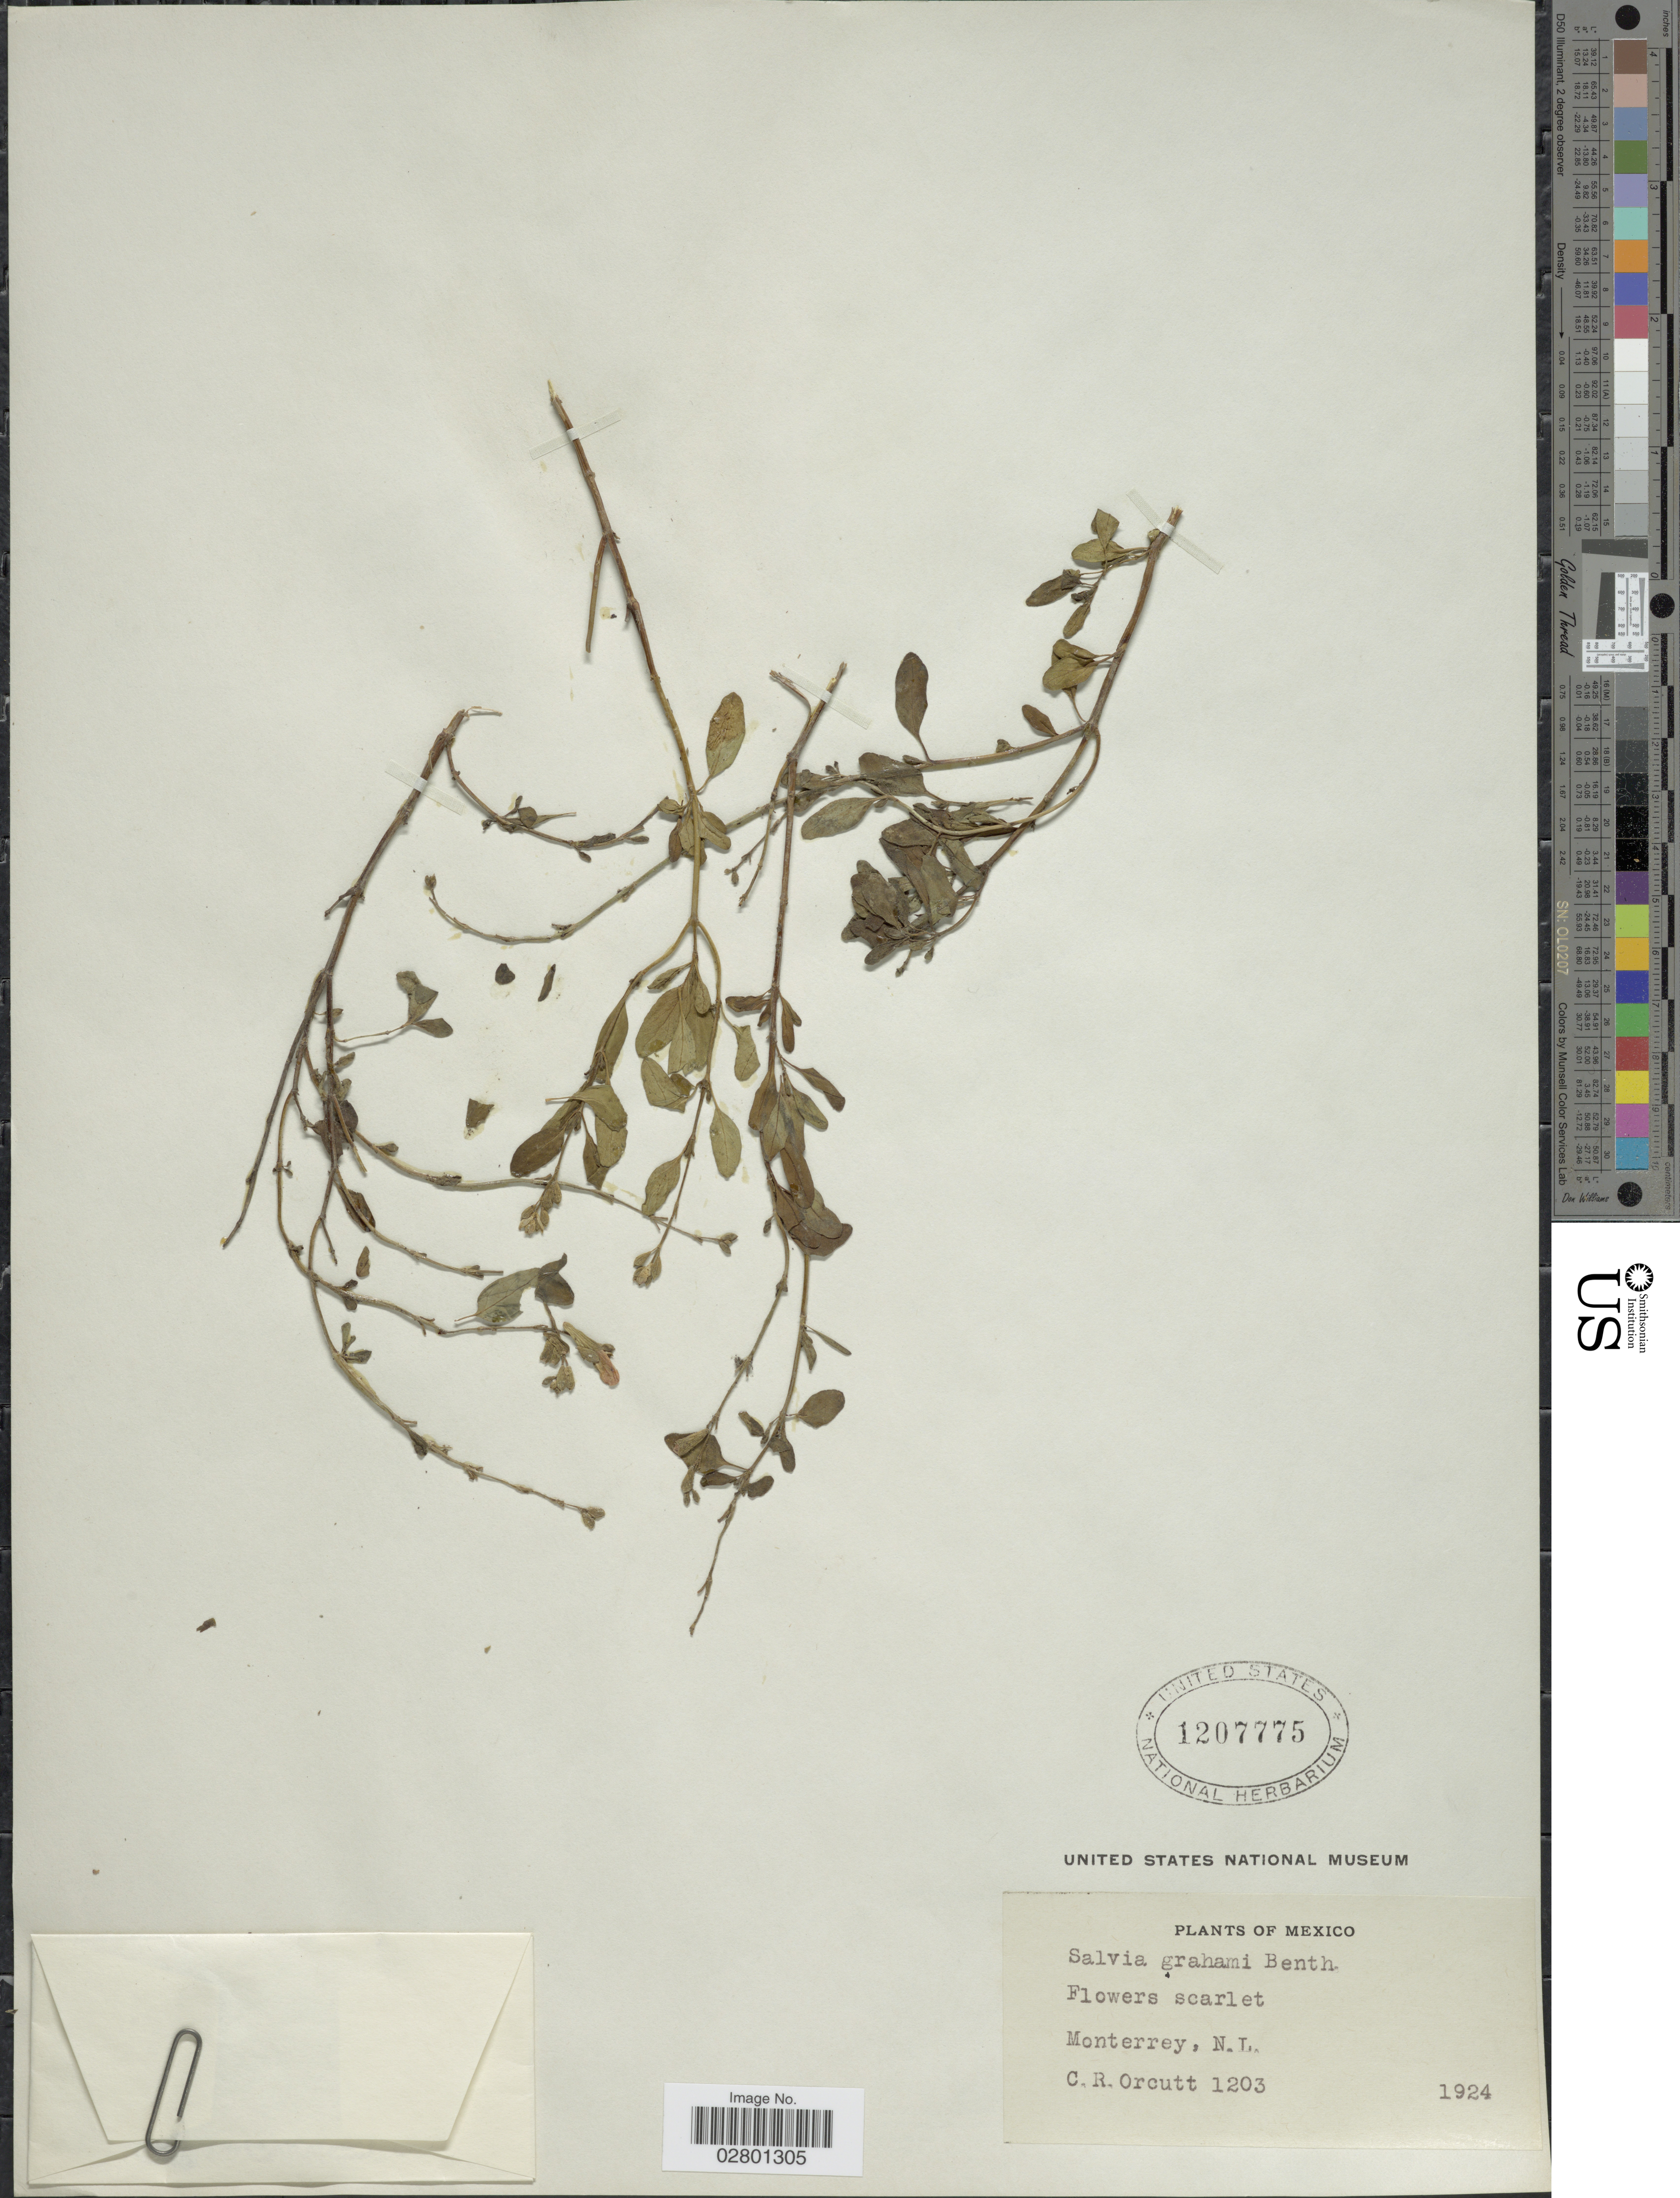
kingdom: Plantae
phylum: Tracheophyta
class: Magnoliopsida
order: Lamiales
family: Lamiaceae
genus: Salvia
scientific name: Salvia grahami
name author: Benth.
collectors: C. R. Orcutt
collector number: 1203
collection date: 1924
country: Mexico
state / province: Nuevo León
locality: Monterrey, N.L.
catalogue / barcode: US 1207775